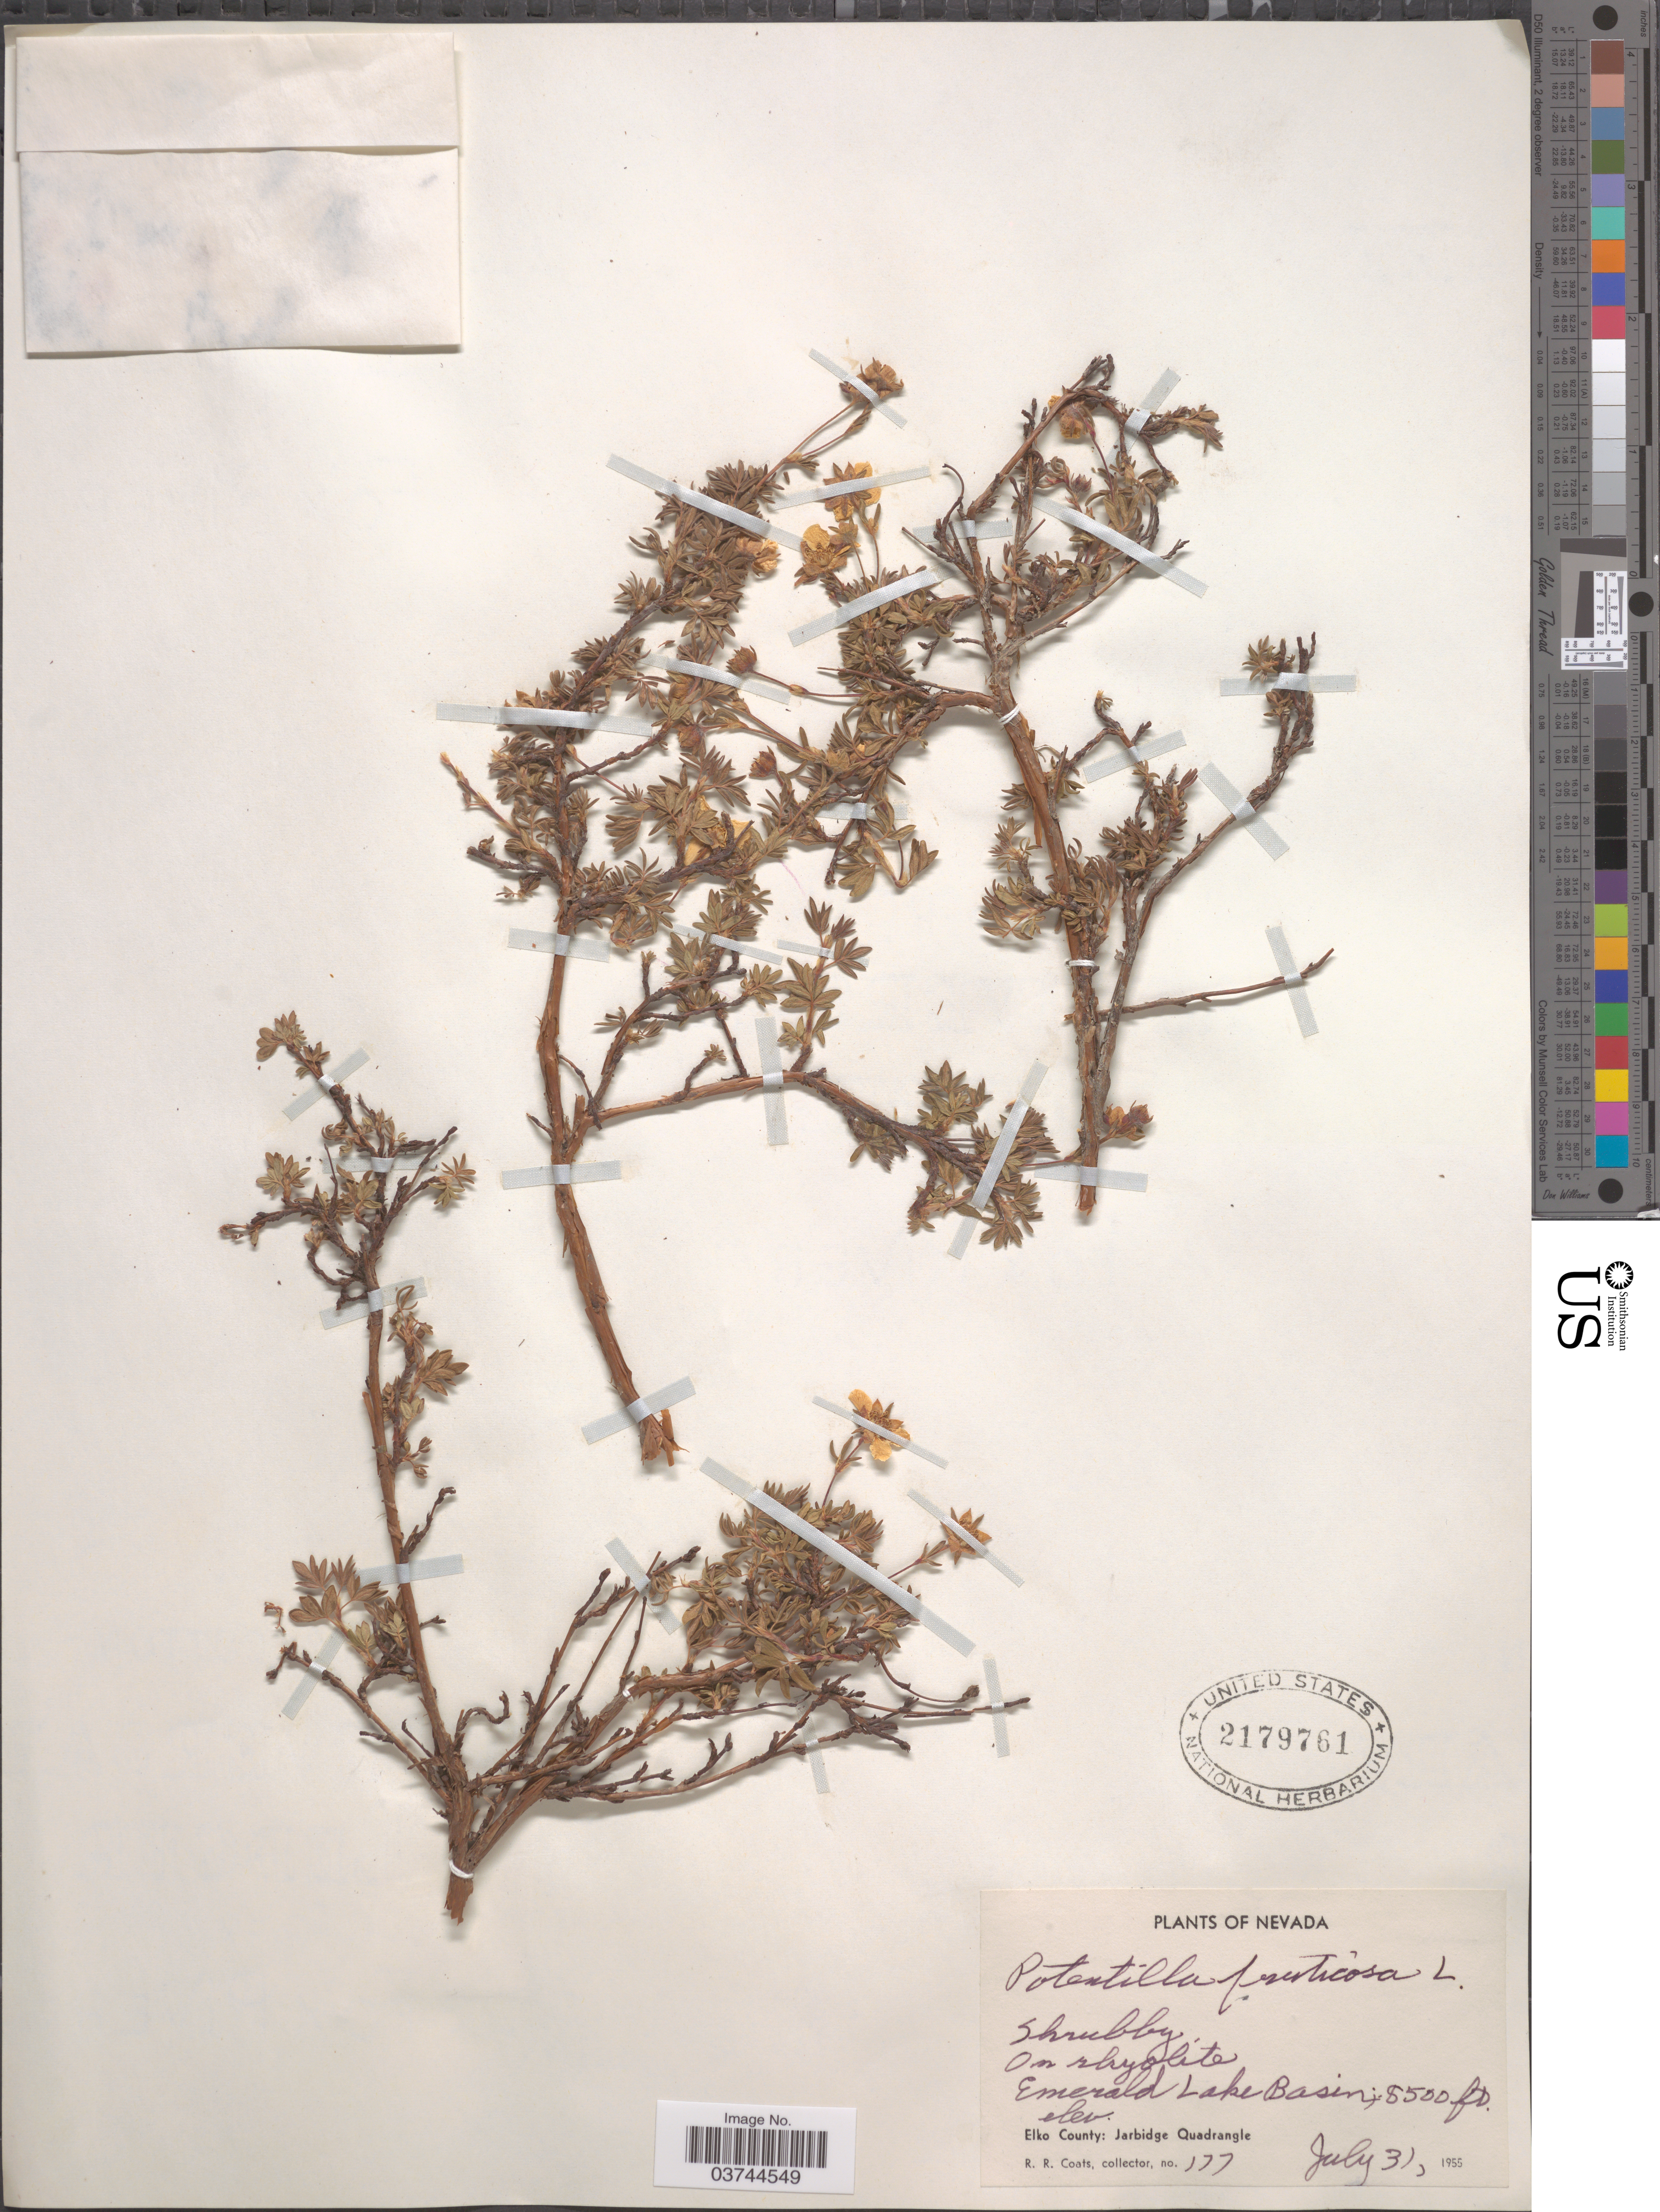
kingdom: Plantae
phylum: Tracheophyta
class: Magnoliopsida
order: Rosales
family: Rosaceae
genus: Dasiphora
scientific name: Dasiphora fruticosa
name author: (L.) Rydb.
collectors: R. Coats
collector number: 177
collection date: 1955-07-31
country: United States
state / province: Nevada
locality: Emerald Lake Basin. Elko County: Jarbidge Quadrangle.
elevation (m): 2591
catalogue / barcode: US 2179761